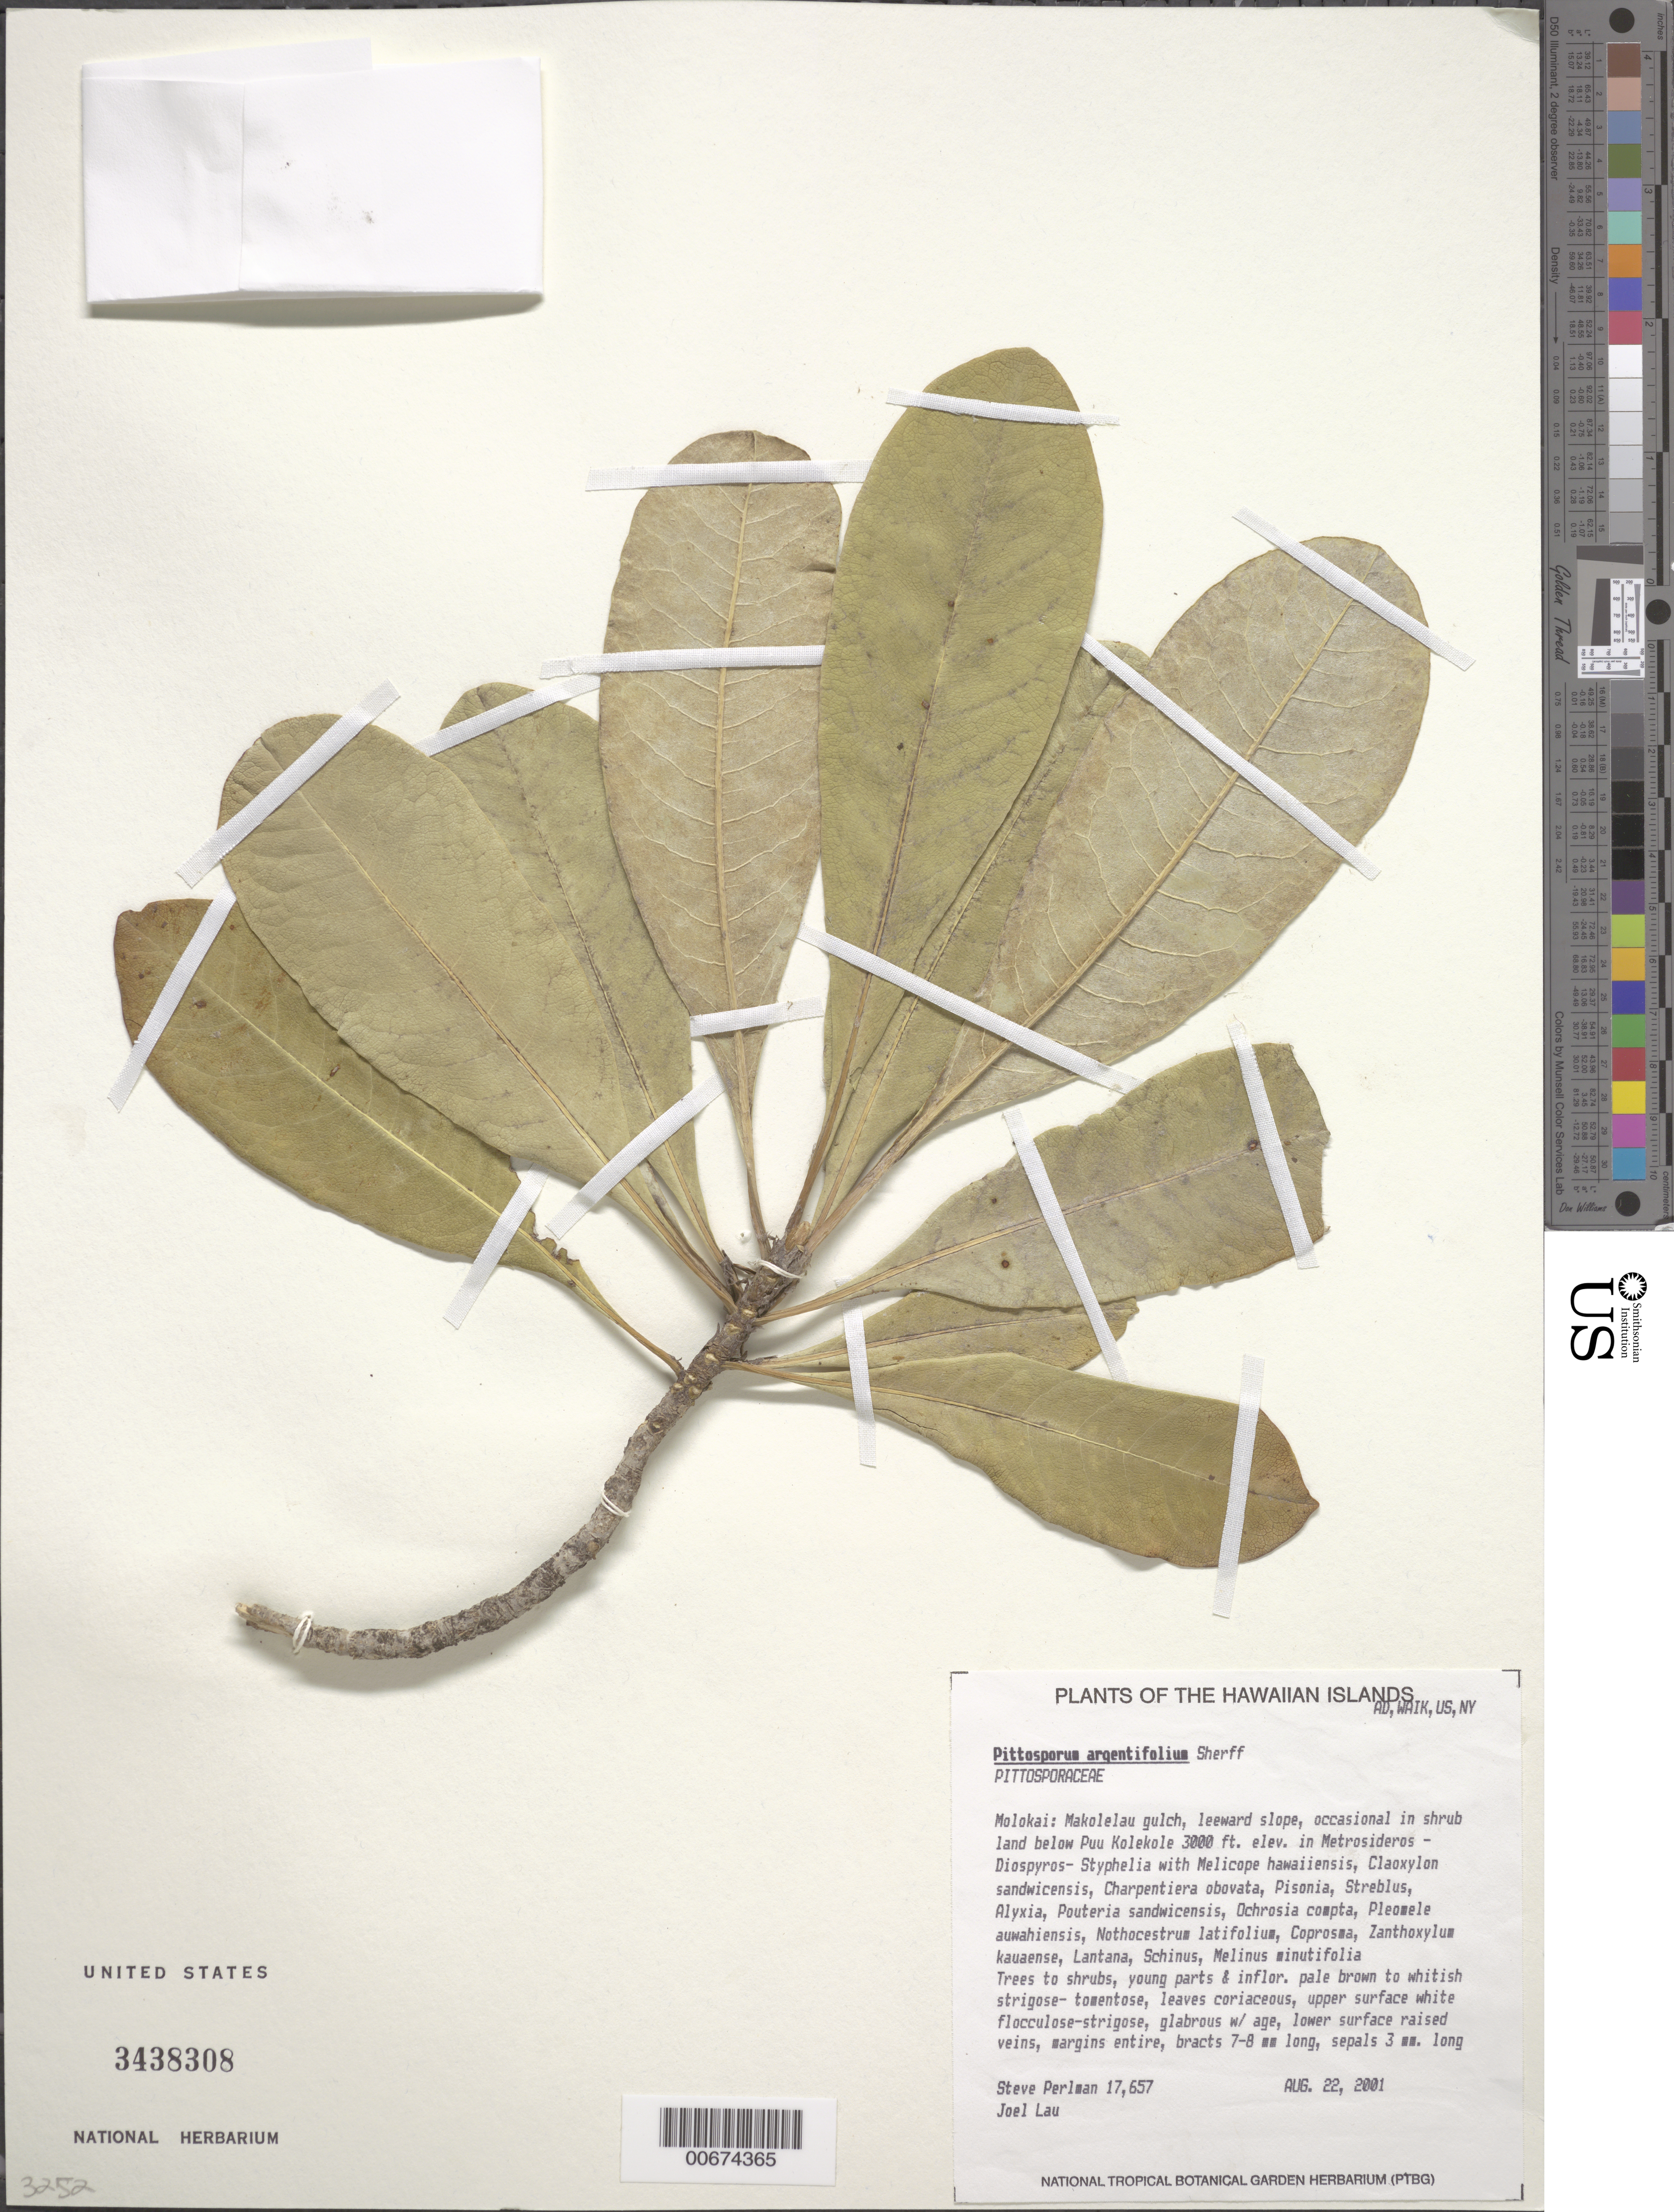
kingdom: Plantae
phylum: Tracheophyta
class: Magnoliopsida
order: Apiales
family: Pittosporaceae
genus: Pittosporum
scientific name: Pittosporum argentifolium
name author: Sherff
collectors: S. P. Perlman & J. Lau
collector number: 17657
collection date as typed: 22 Aug 2001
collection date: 2001-08-22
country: United States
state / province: Hawaii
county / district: Maui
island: Moloka'i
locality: Makolelau gulch, leeward slope, occasional in shrub land below Puu Kolekole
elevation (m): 914.4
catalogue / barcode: US 3438308